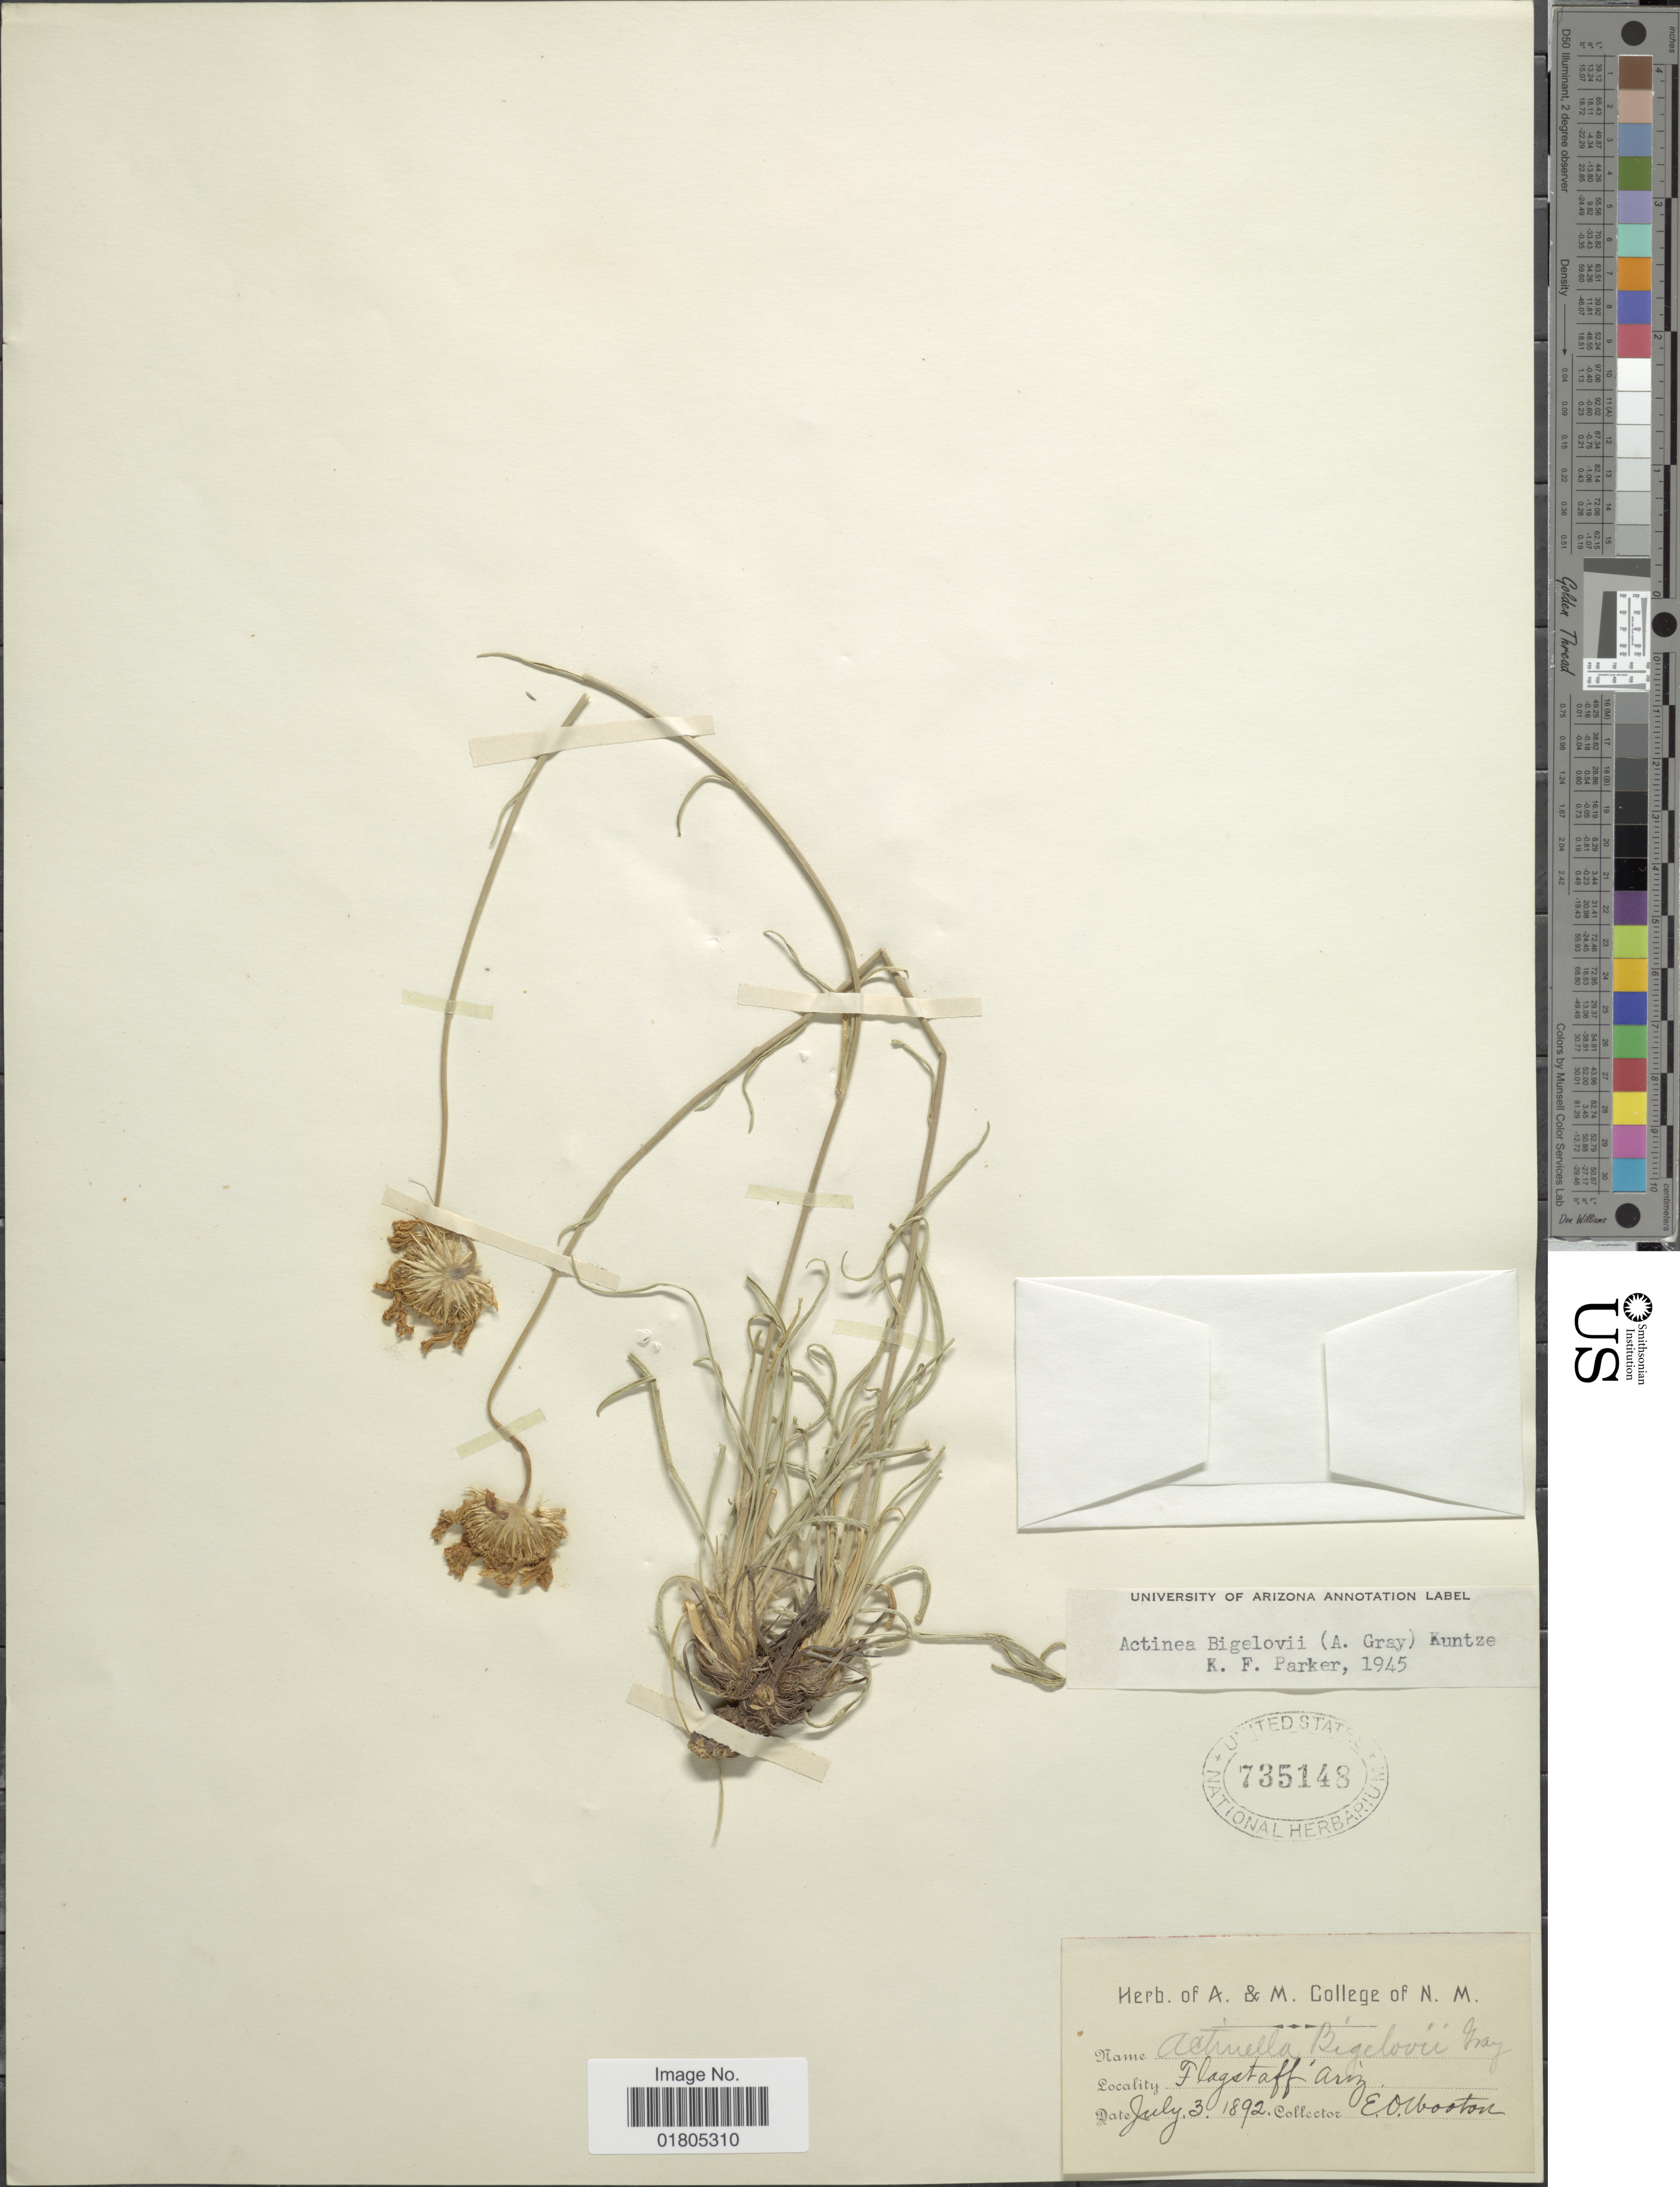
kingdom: Plantae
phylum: Tracheophyta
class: Magnoliopsida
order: Asterales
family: Asteraceae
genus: Actinea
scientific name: Actinea bigelovii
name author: (A. Gray) Kuntze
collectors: E. O. Wooton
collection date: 1892-07-03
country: United States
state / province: Arizona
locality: Flagstaff, Ariz.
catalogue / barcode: US 735148